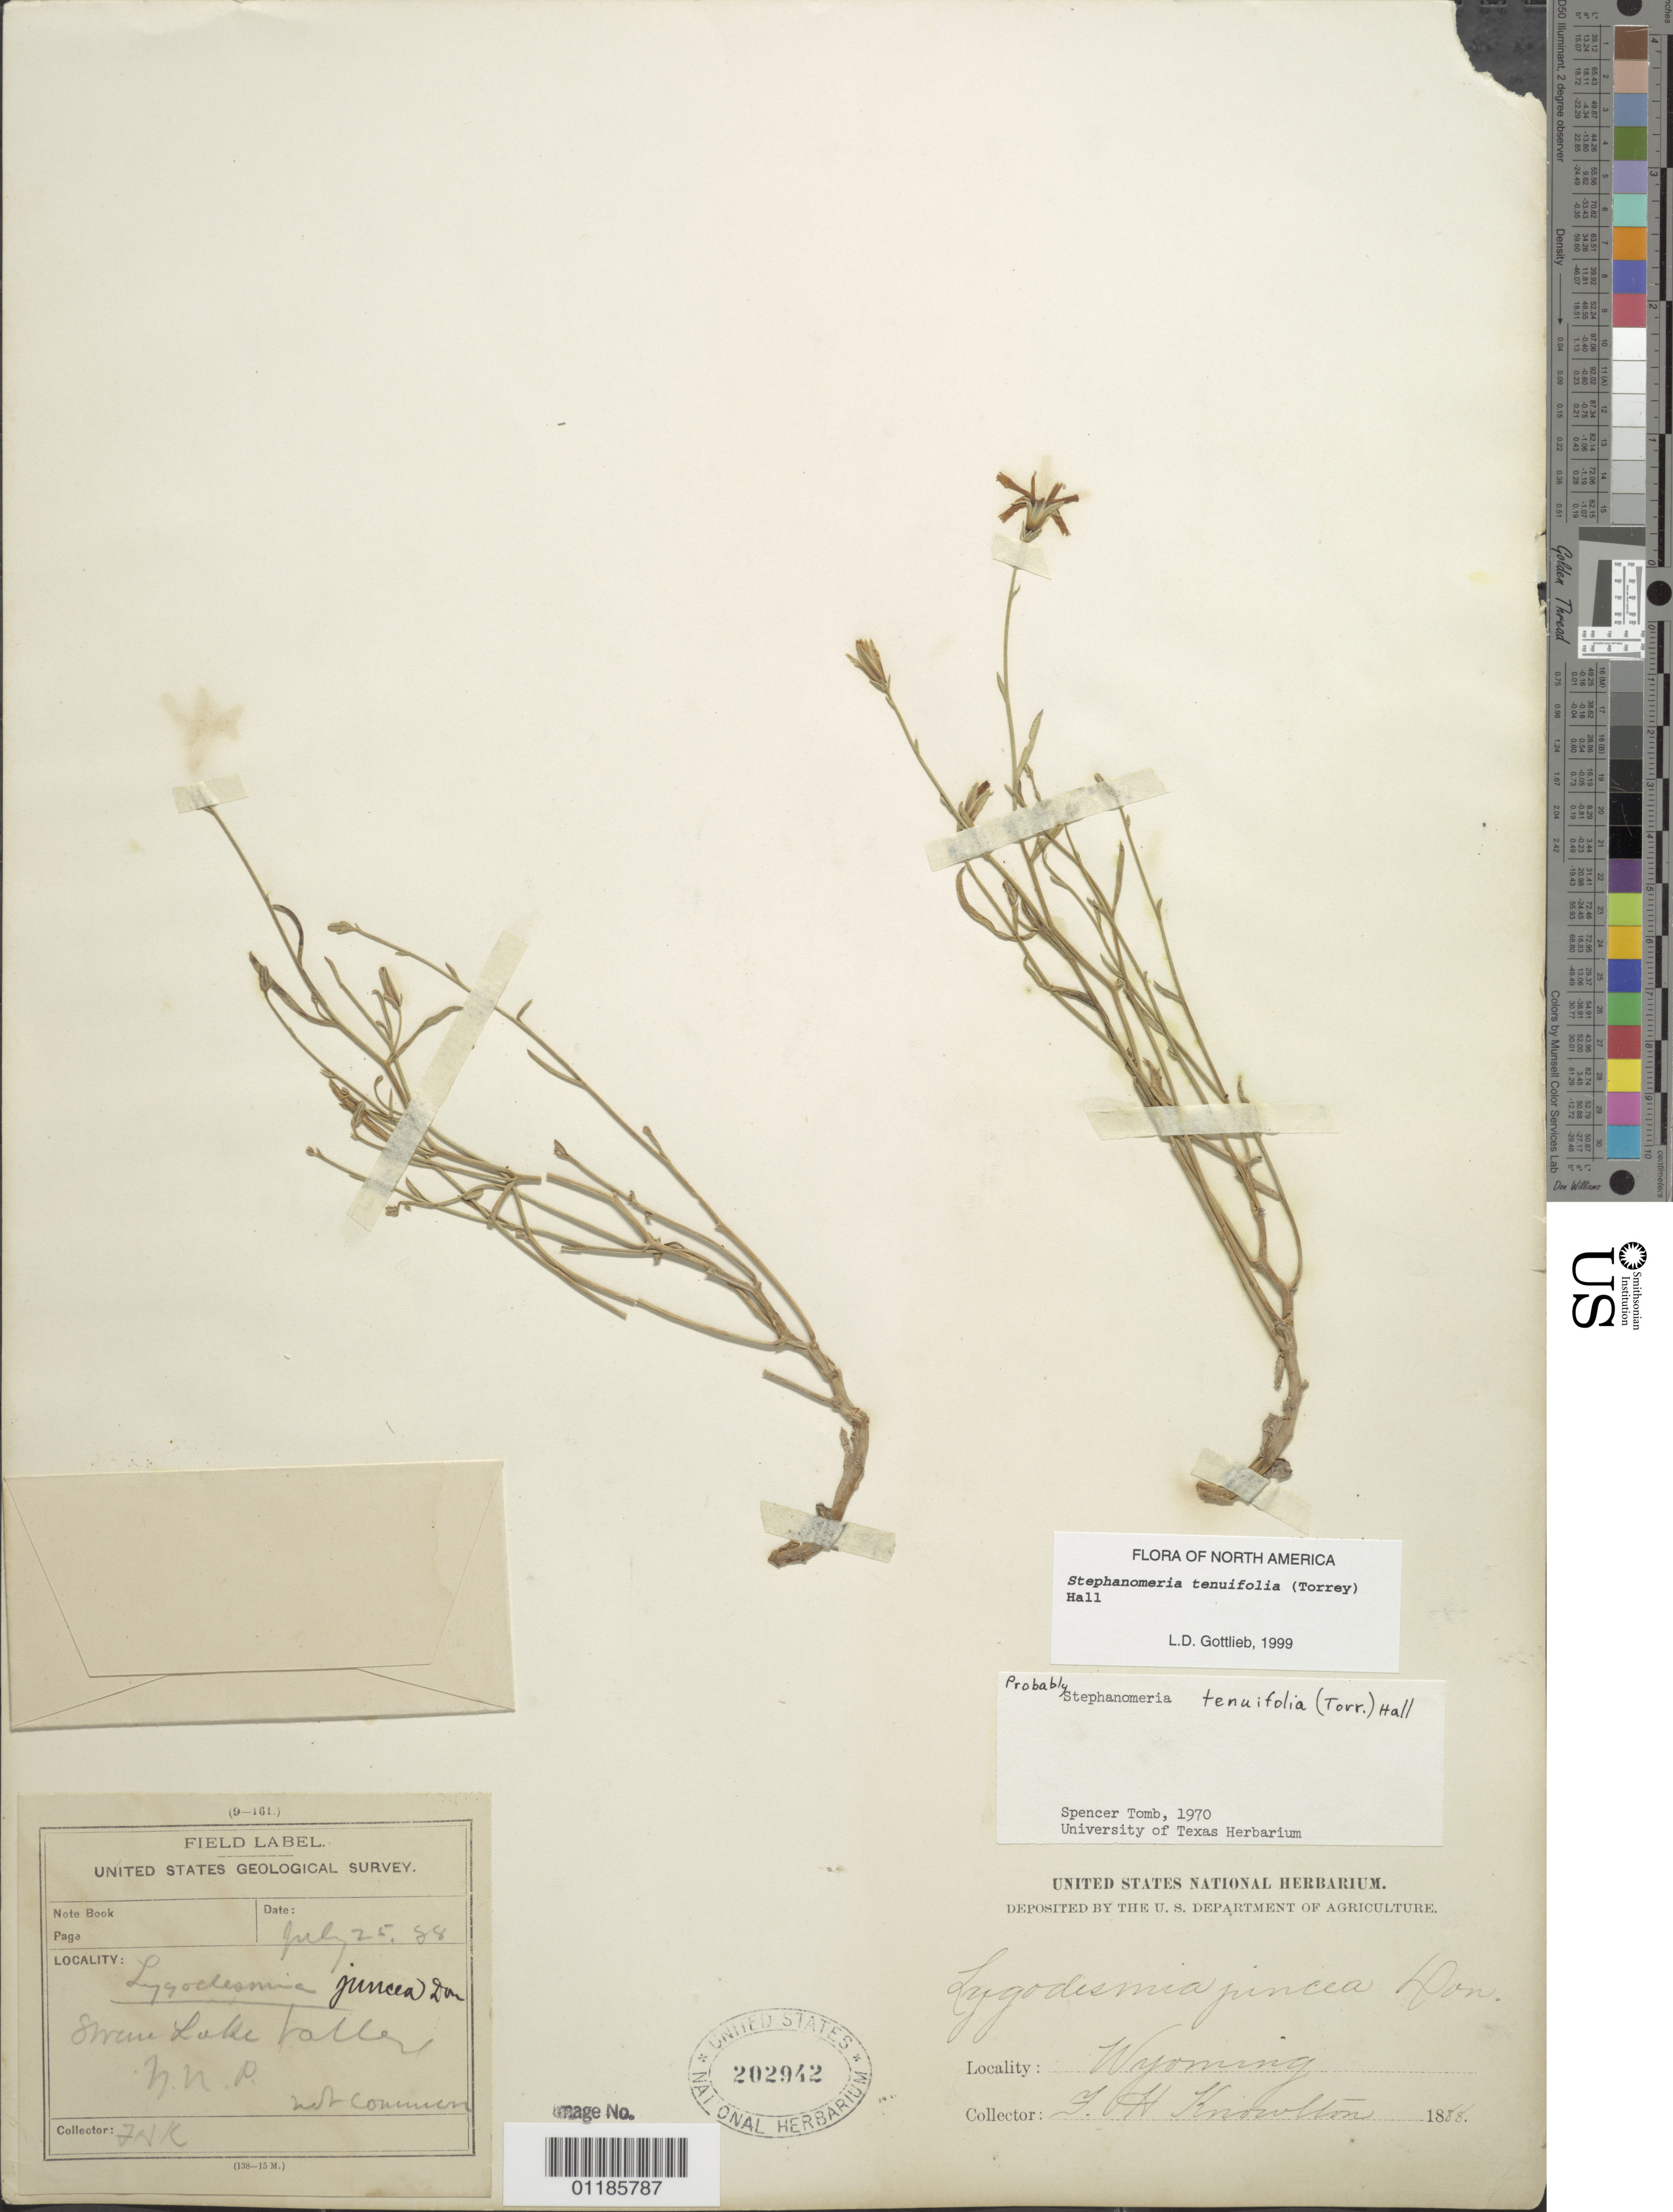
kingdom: Plantae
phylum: Tracheophyta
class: Magnoliopsida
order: Asterales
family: Asteraceae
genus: Stephanomeria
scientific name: Stephanomeria tenuifolia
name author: (Torr.) H.M. Hall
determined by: Gottlieb, L. D.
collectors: F. H. Knowlton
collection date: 1888-07-25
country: United States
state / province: Wyoming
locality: Swan Lake Valley. Yellowstone National Park.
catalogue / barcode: US 202942